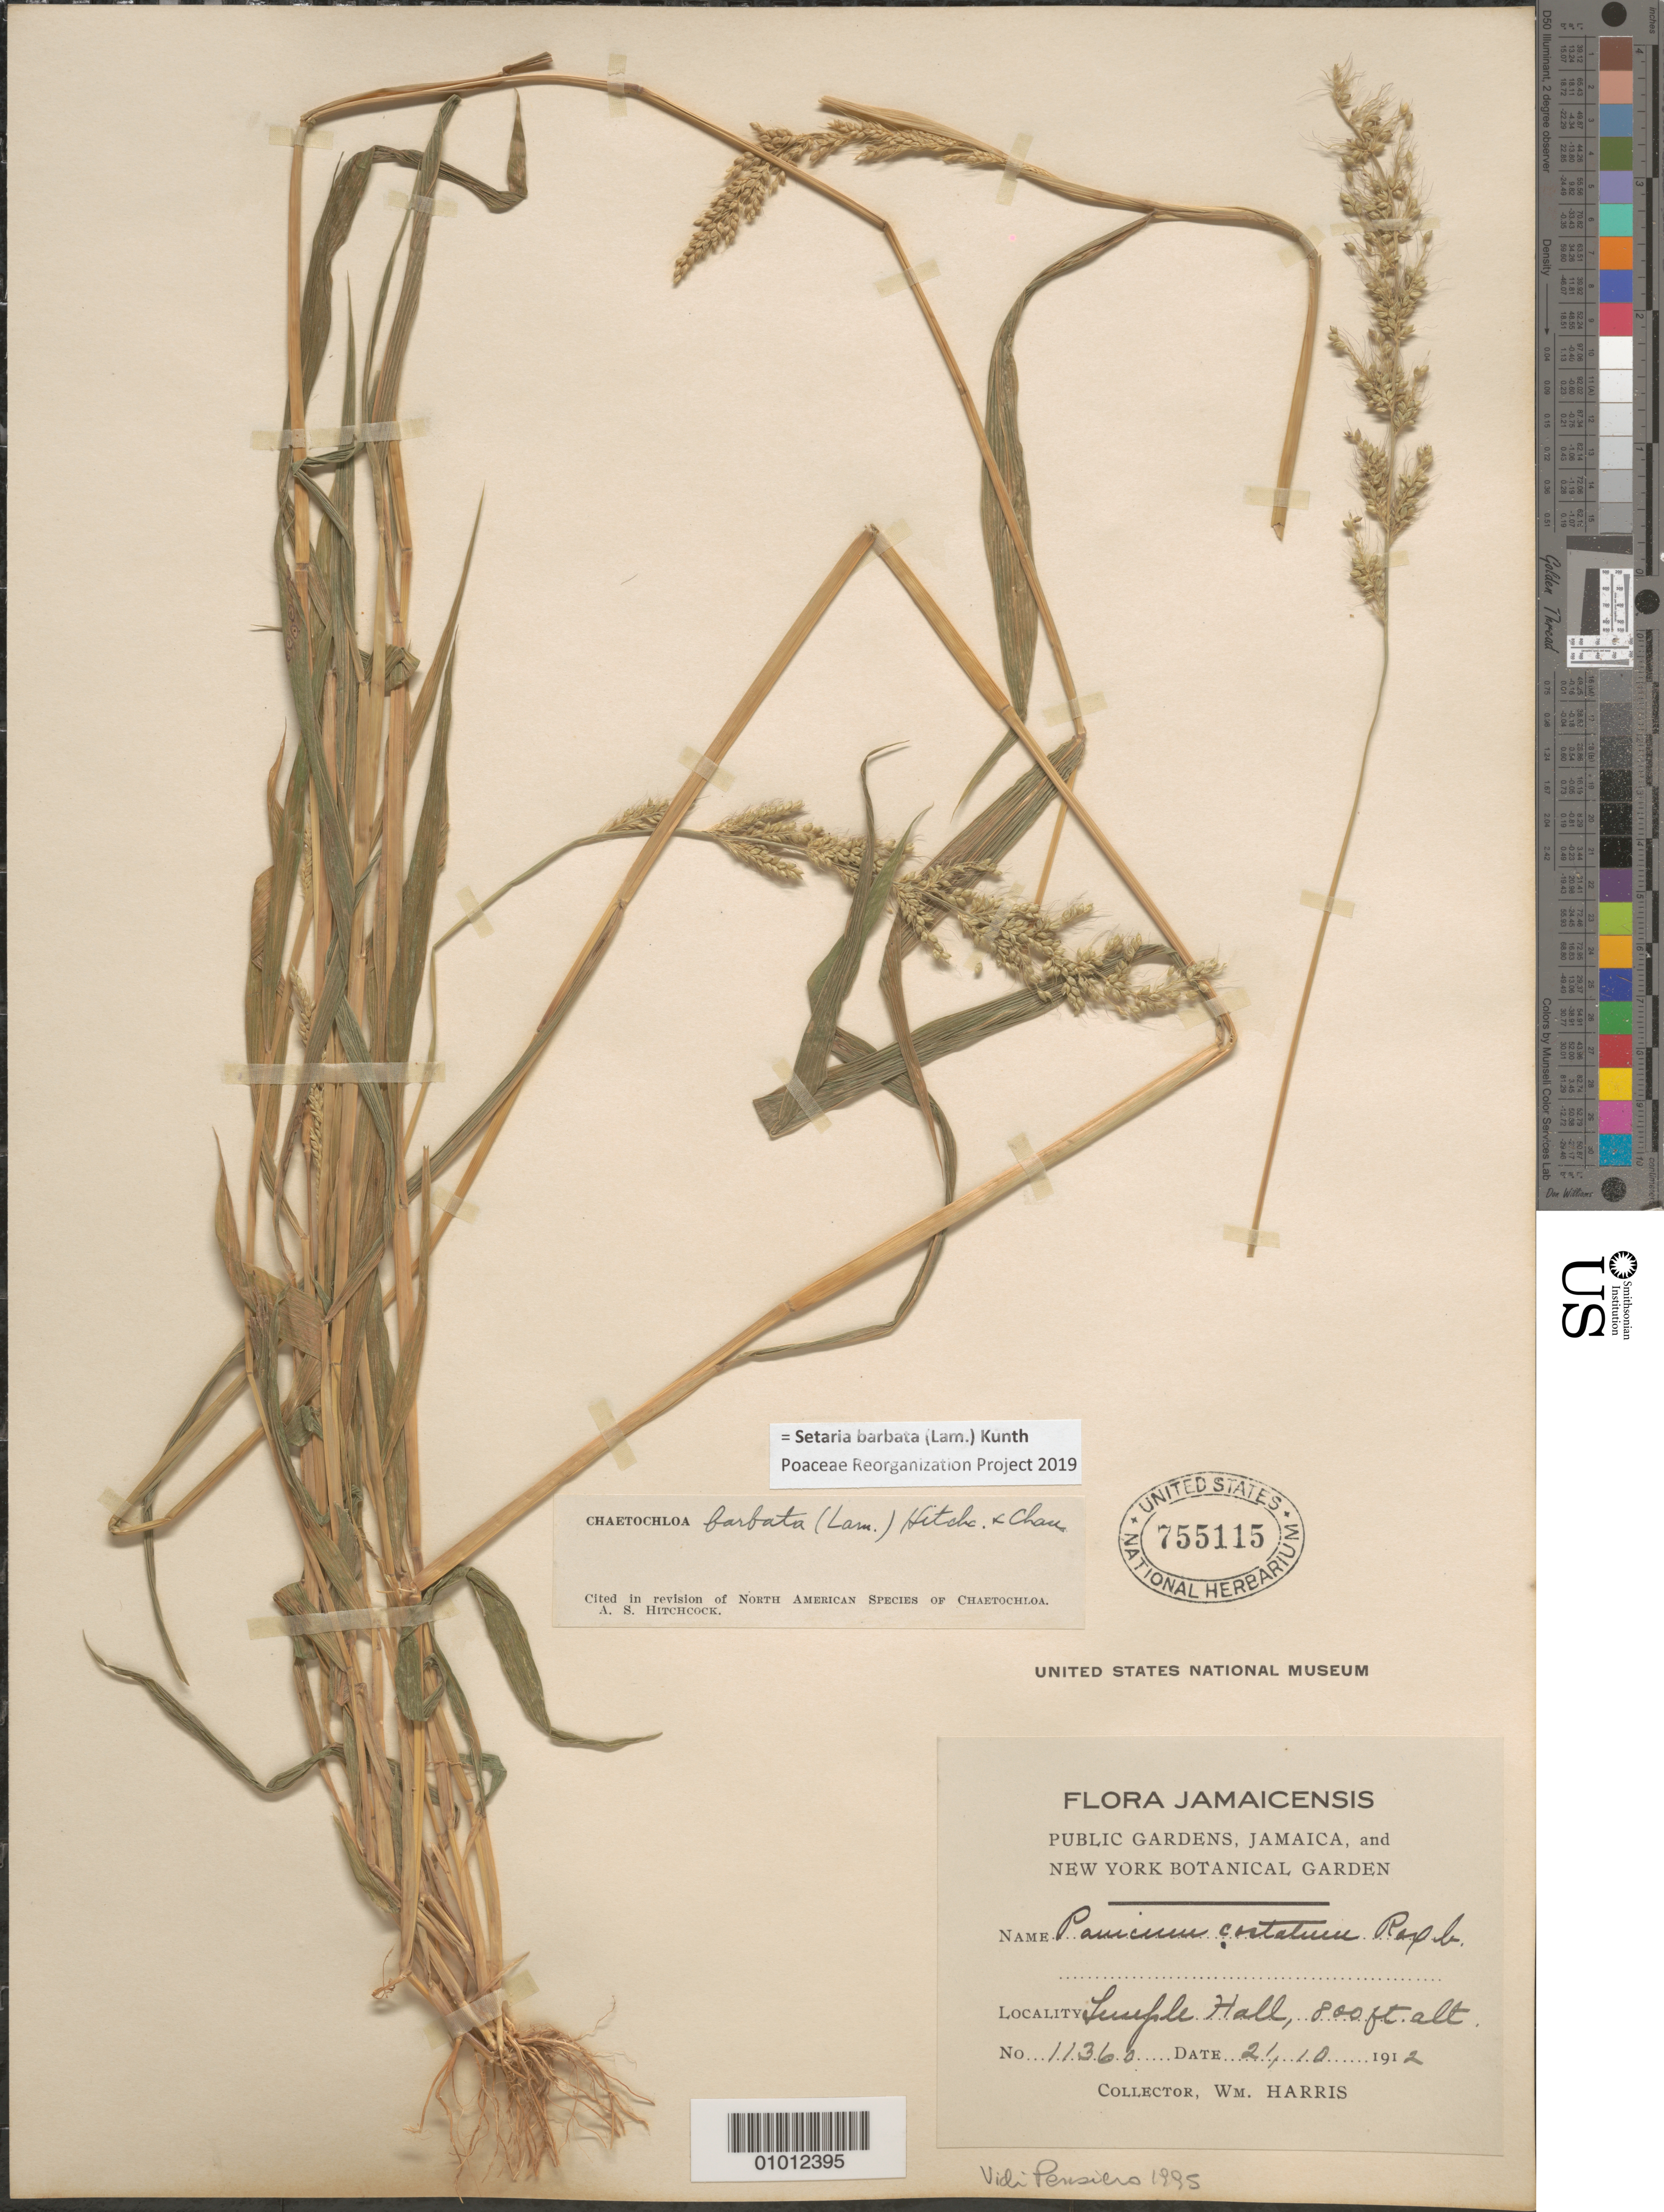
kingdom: Plantae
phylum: Tracheophyta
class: Liliopsida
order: Poales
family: Poaceae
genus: Setaria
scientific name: Setaria barbata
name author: (Lam.) Kunth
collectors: W. Harris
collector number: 11360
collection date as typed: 21 Oct 1912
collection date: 1912-10-21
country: Jamaica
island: Jamaica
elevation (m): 244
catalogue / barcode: US 755115